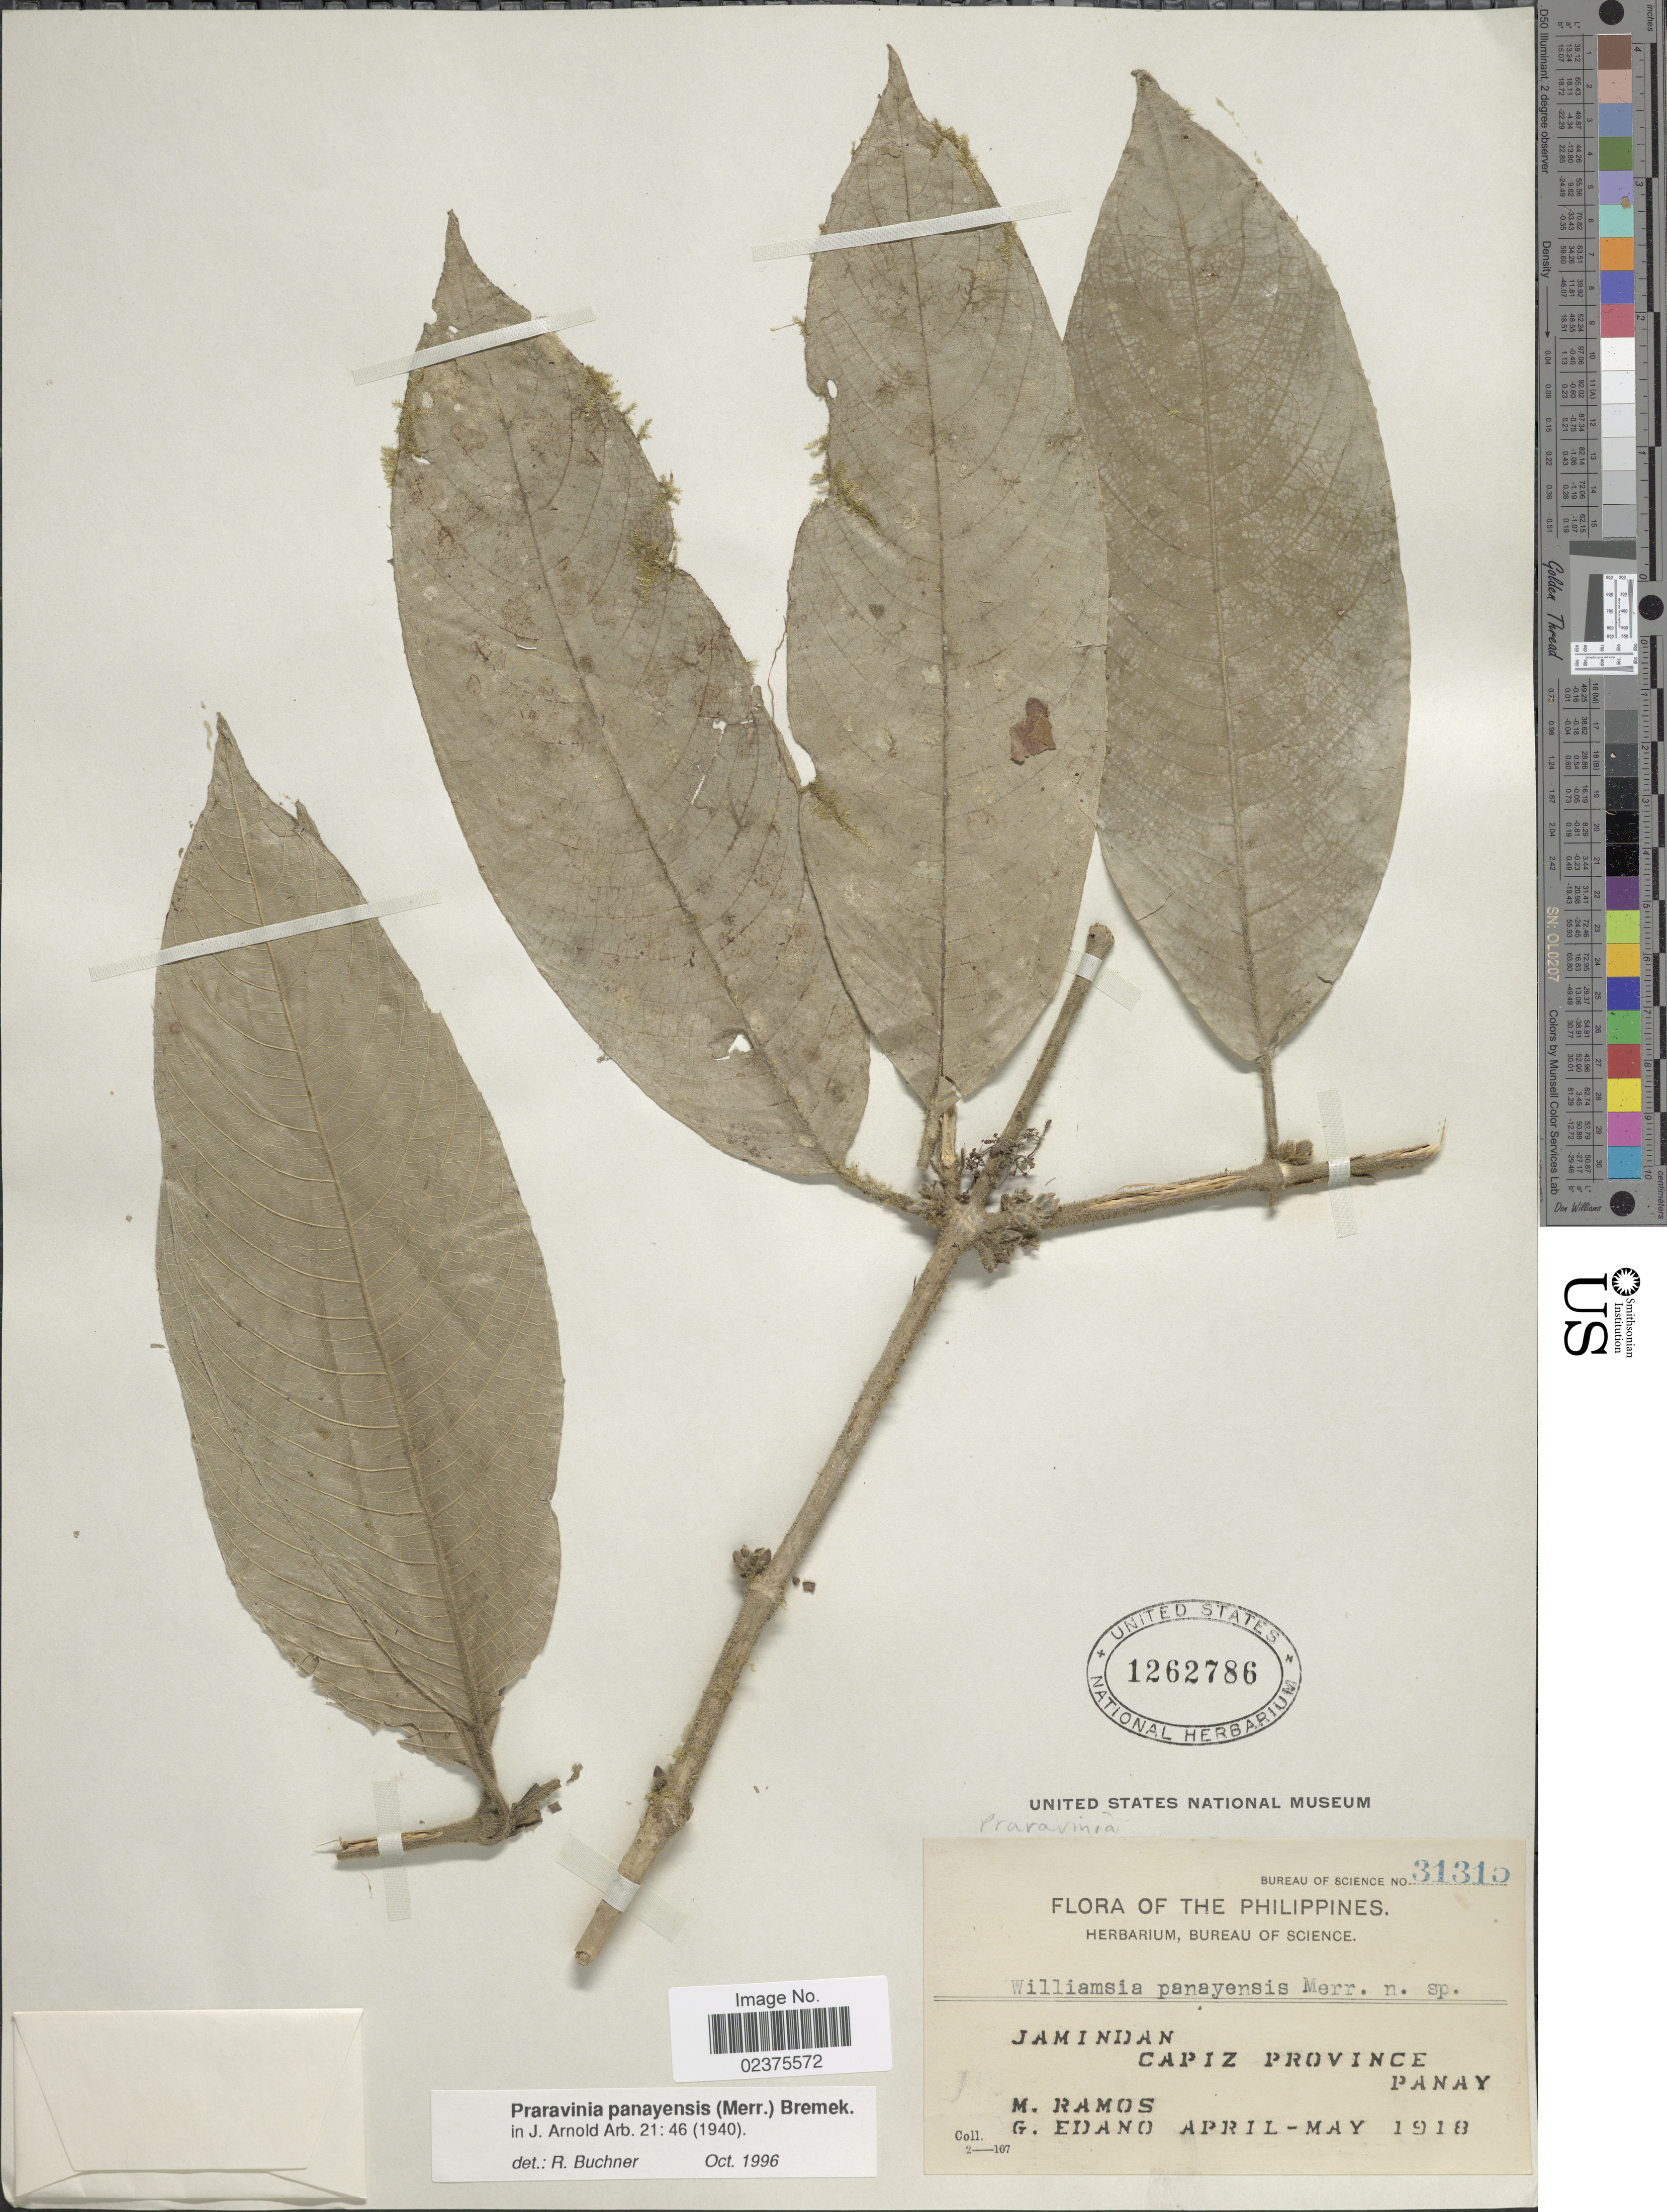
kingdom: Plantae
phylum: Tracheophyta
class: Magnoliopsida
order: Gentianales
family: Rubiaceae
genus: Praravinia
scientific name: Praravinia sablanensis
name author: (Elmer) Bremek.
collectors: M. Ramos & G. Edaño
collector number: Bureau of Science 31315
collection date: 1918-04/1918-05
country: Philippines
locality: Jamindan, Capiz Province, Panay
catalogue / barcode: US 1262786